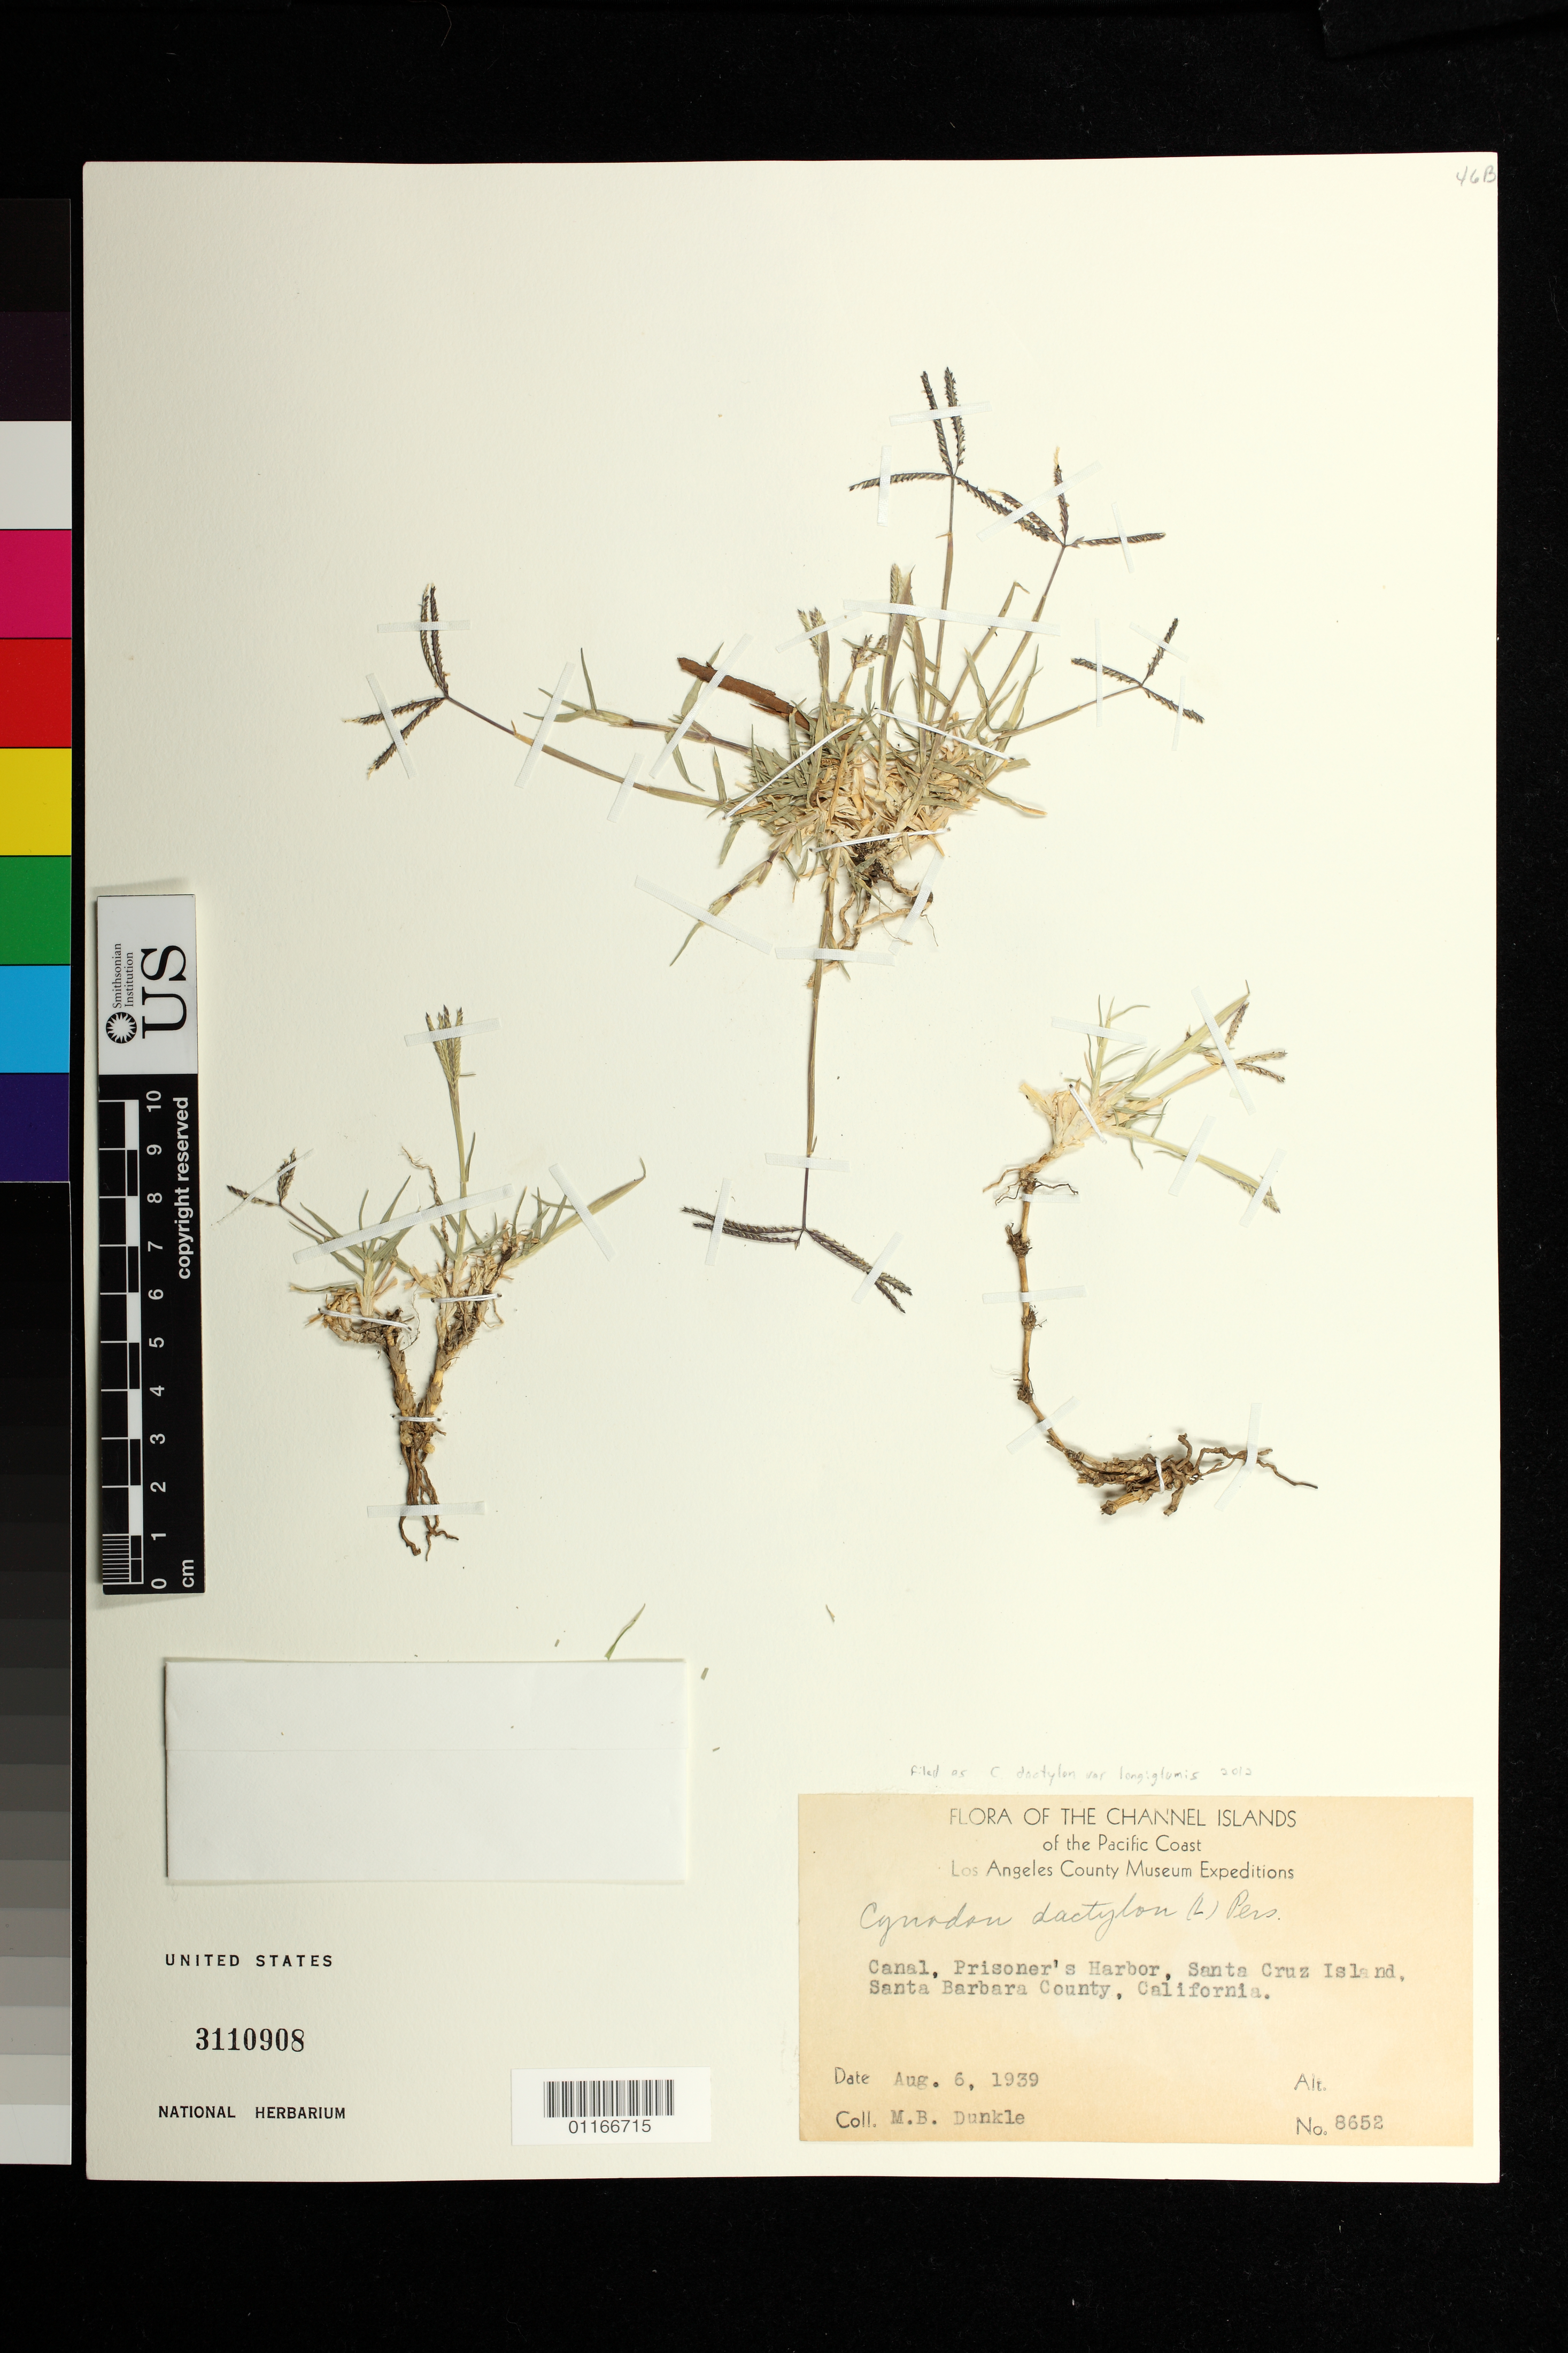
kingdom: Plantae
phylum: Tracheophyta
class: Liliopsida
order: Poales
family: Poaceae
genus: Cynodon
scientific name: Cynodon dactylon var. longiglumis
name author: Caro & E.A. Sánchez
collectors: M. B. Dunkle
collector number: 8652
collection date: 1939-08-06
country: United States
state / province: California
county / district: Santa Barbara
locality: Channel Islands, Canal, Prisoner's Harbor, Santa Cruz Island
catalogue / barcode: US 3110908